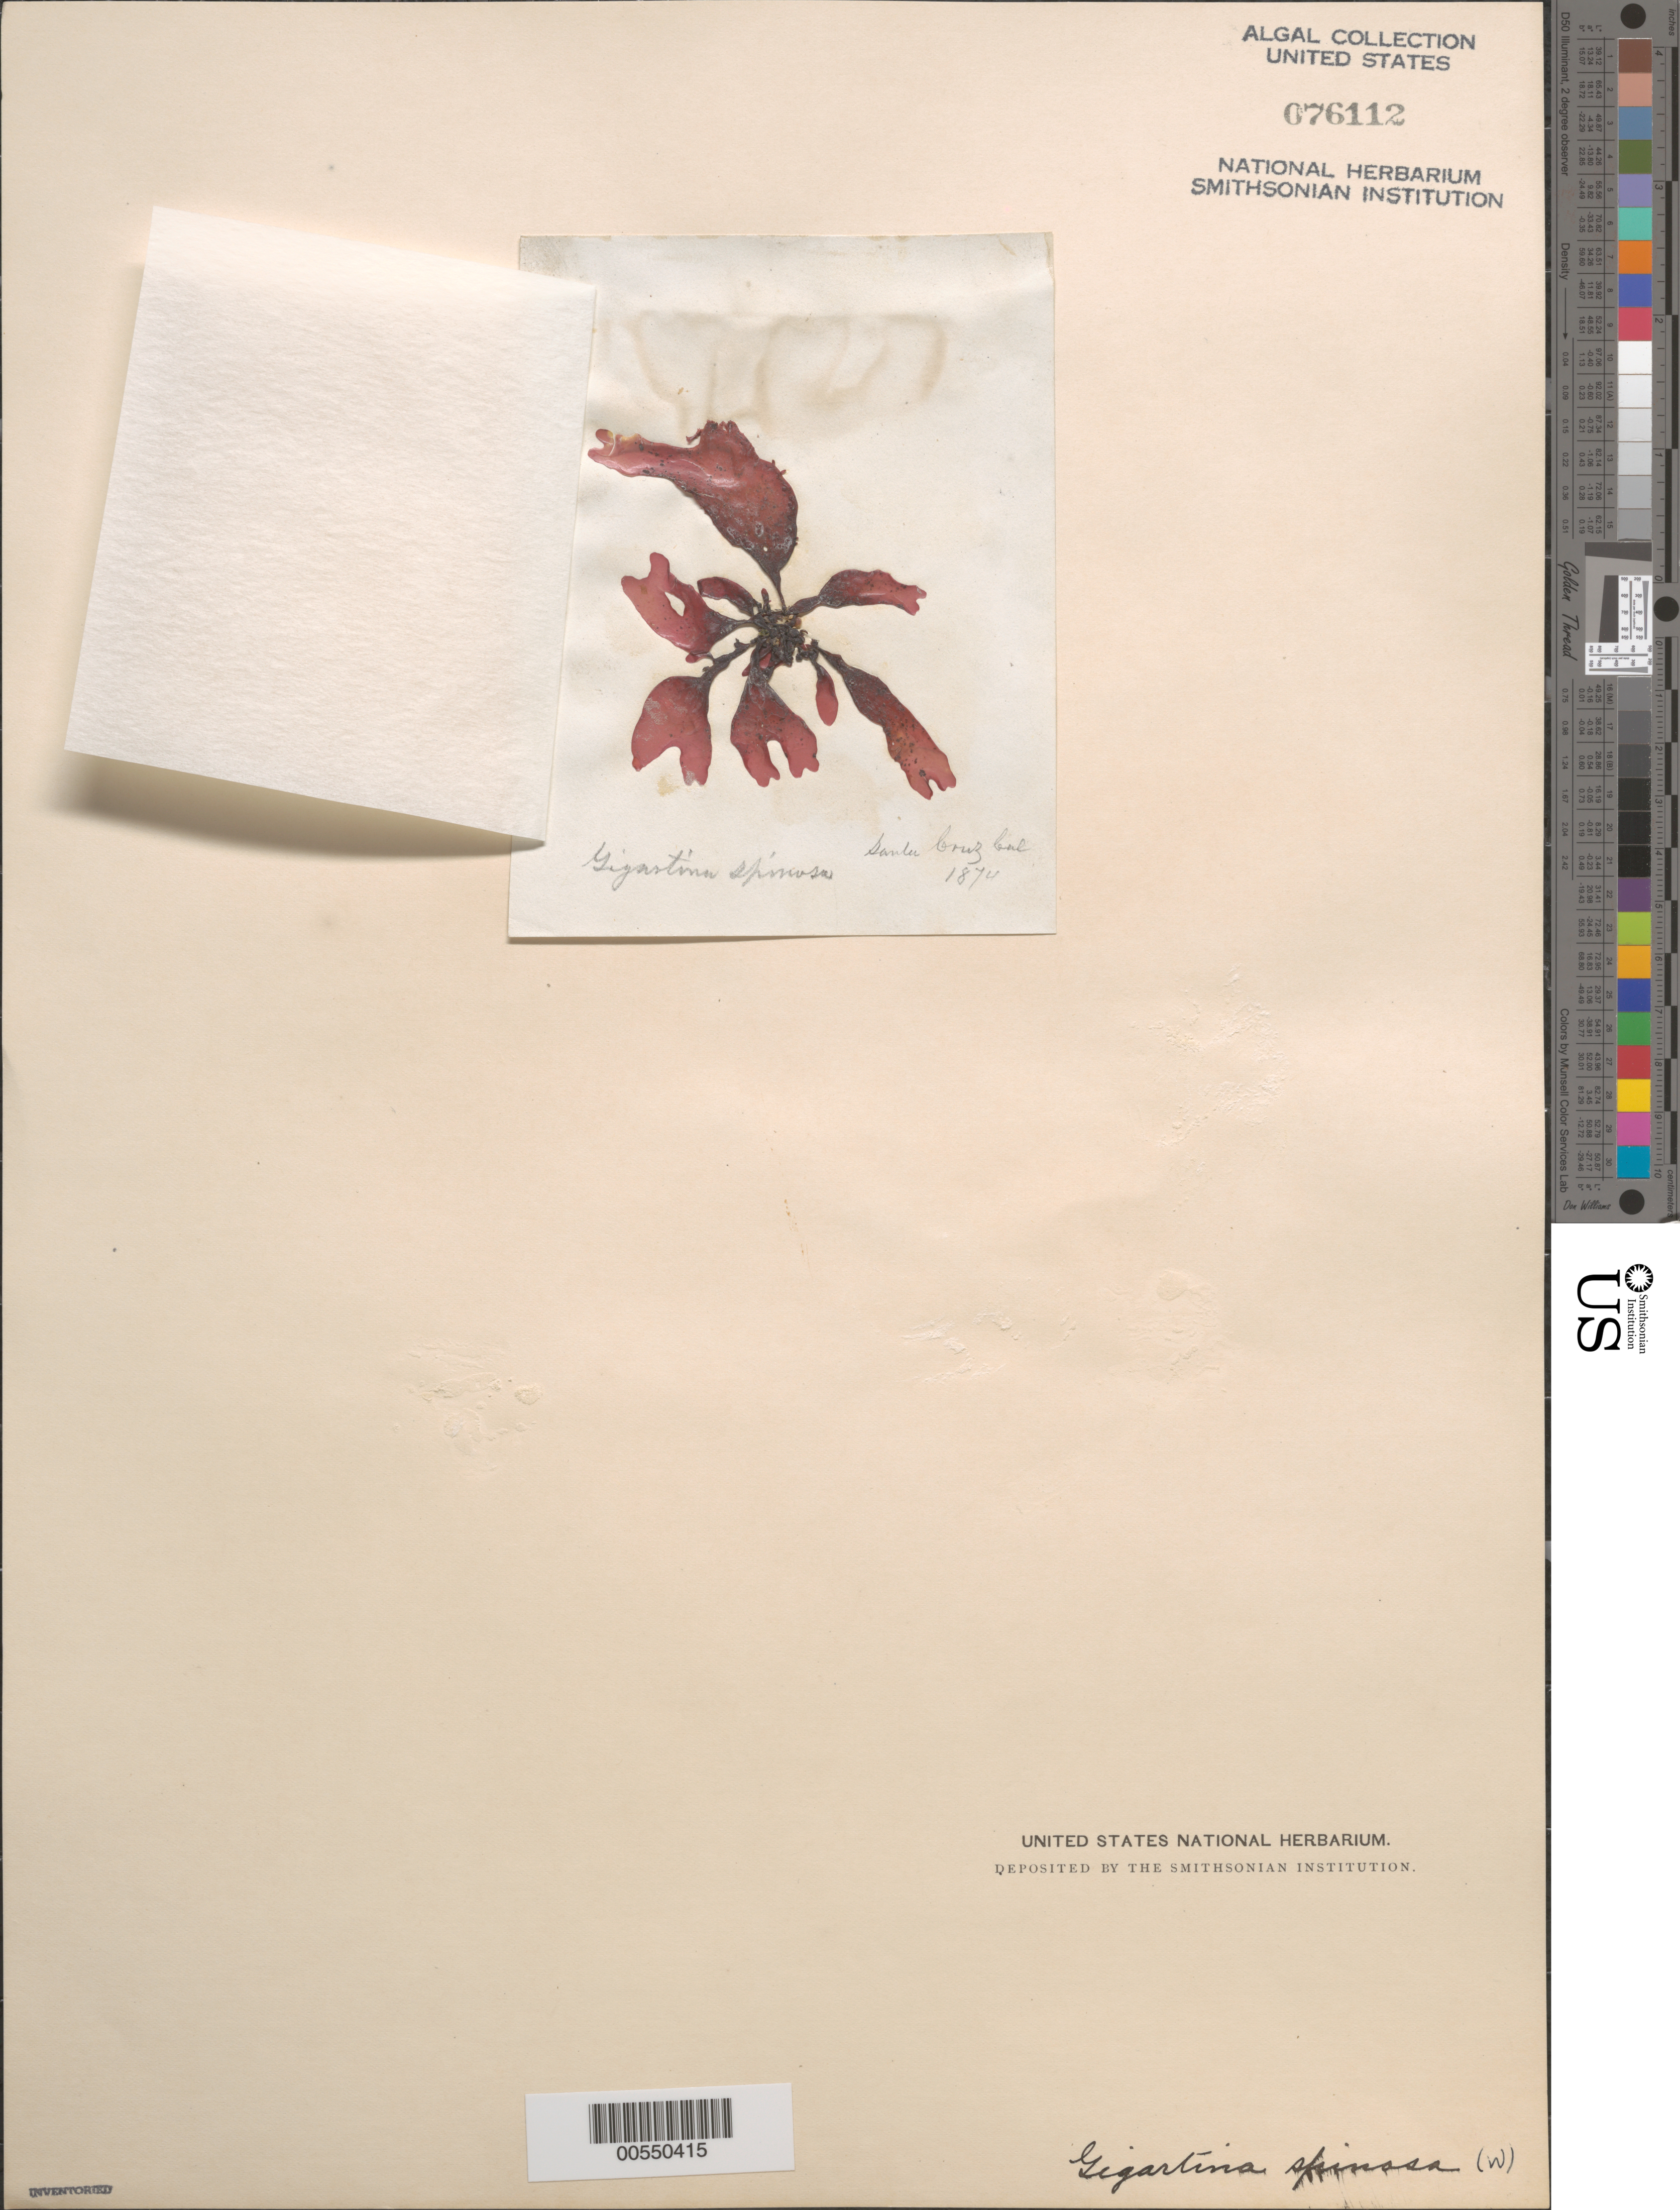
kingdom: Plantae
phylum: Rhodophyta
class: Florideophyceae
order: Gigartinales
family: Gigartinaceae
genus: Chondracanthus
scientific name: Chondracanthus spinosus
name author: (Kütz.) Guiry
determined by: Algae name updating Project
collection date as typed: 1874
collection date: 1874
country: United States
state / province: California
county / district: Santa Cruz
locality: Santa Cruz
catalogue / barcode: US 76112